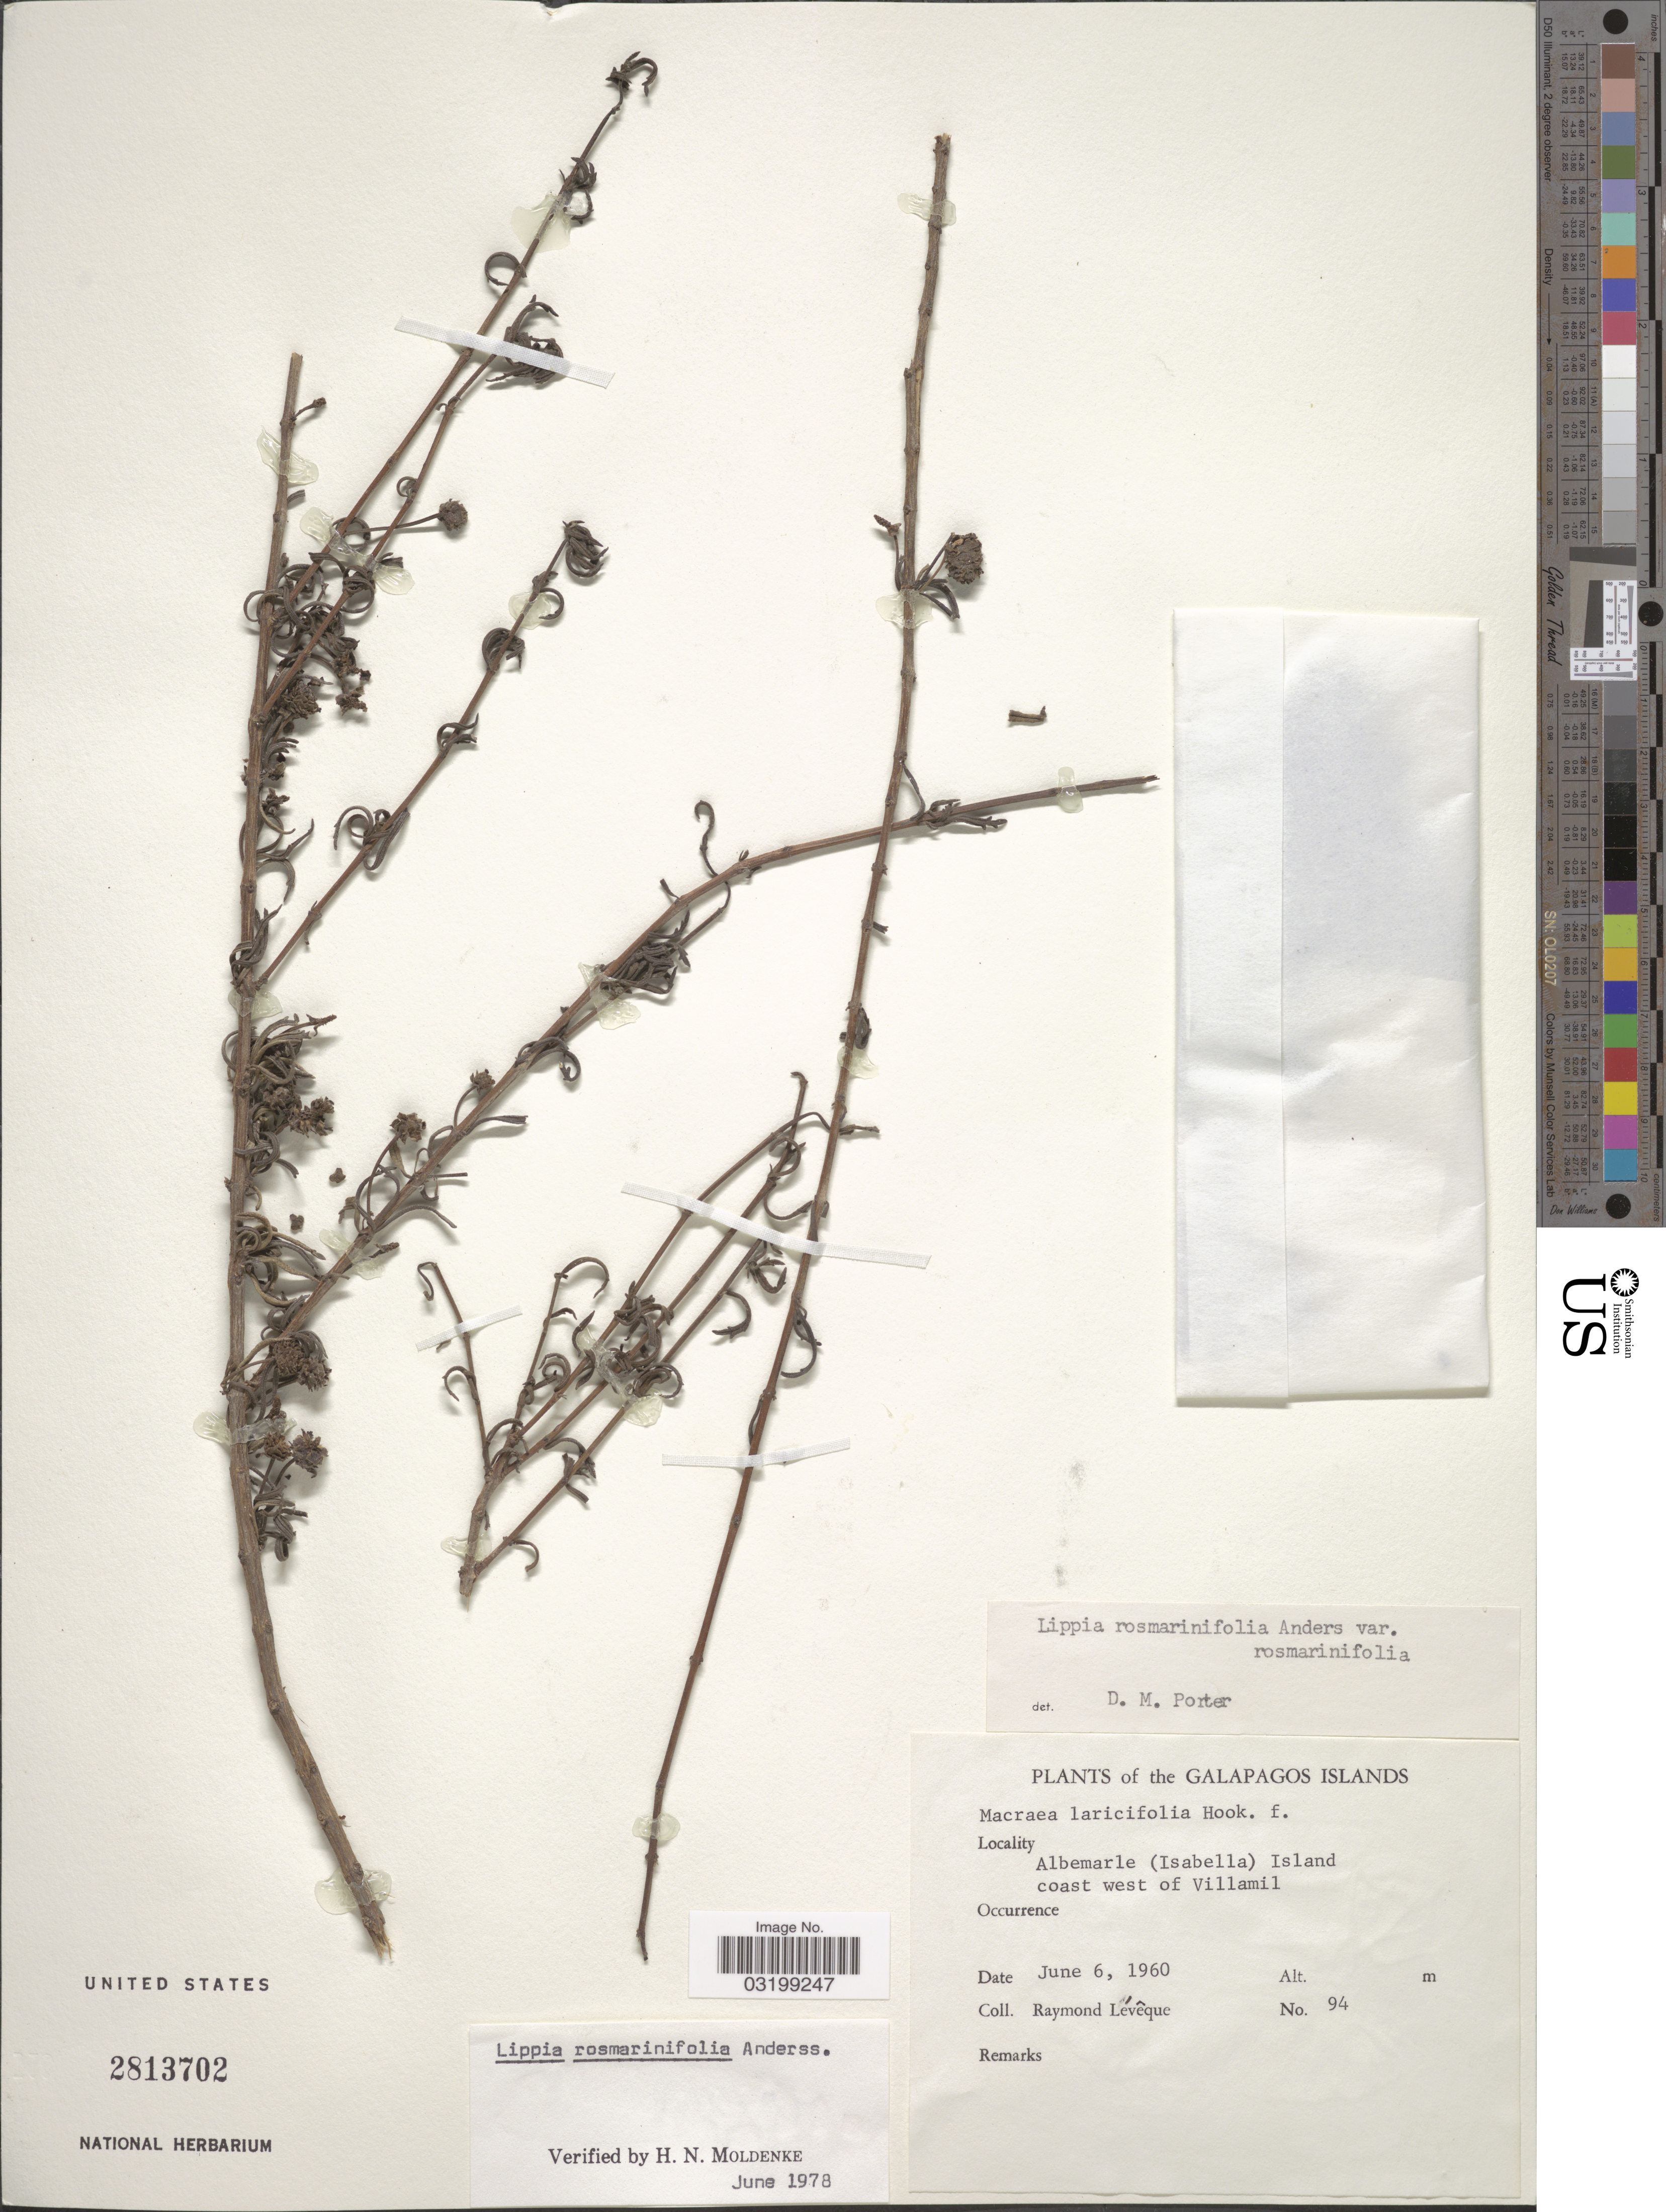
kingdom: Plantae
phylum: Tracheophyta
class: Magnoliopsida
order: Lamiales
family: Verbenaceae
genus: Lippia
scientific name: Lippia rosmarinifolia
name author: Andersson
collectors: R. Lévêque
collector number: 94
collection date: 1960-06-06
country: Ecuador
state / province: Colón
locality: Galápagos Islands. Albemarle (Isabella) Island coast west of Villamil.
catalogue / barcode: US 2813702